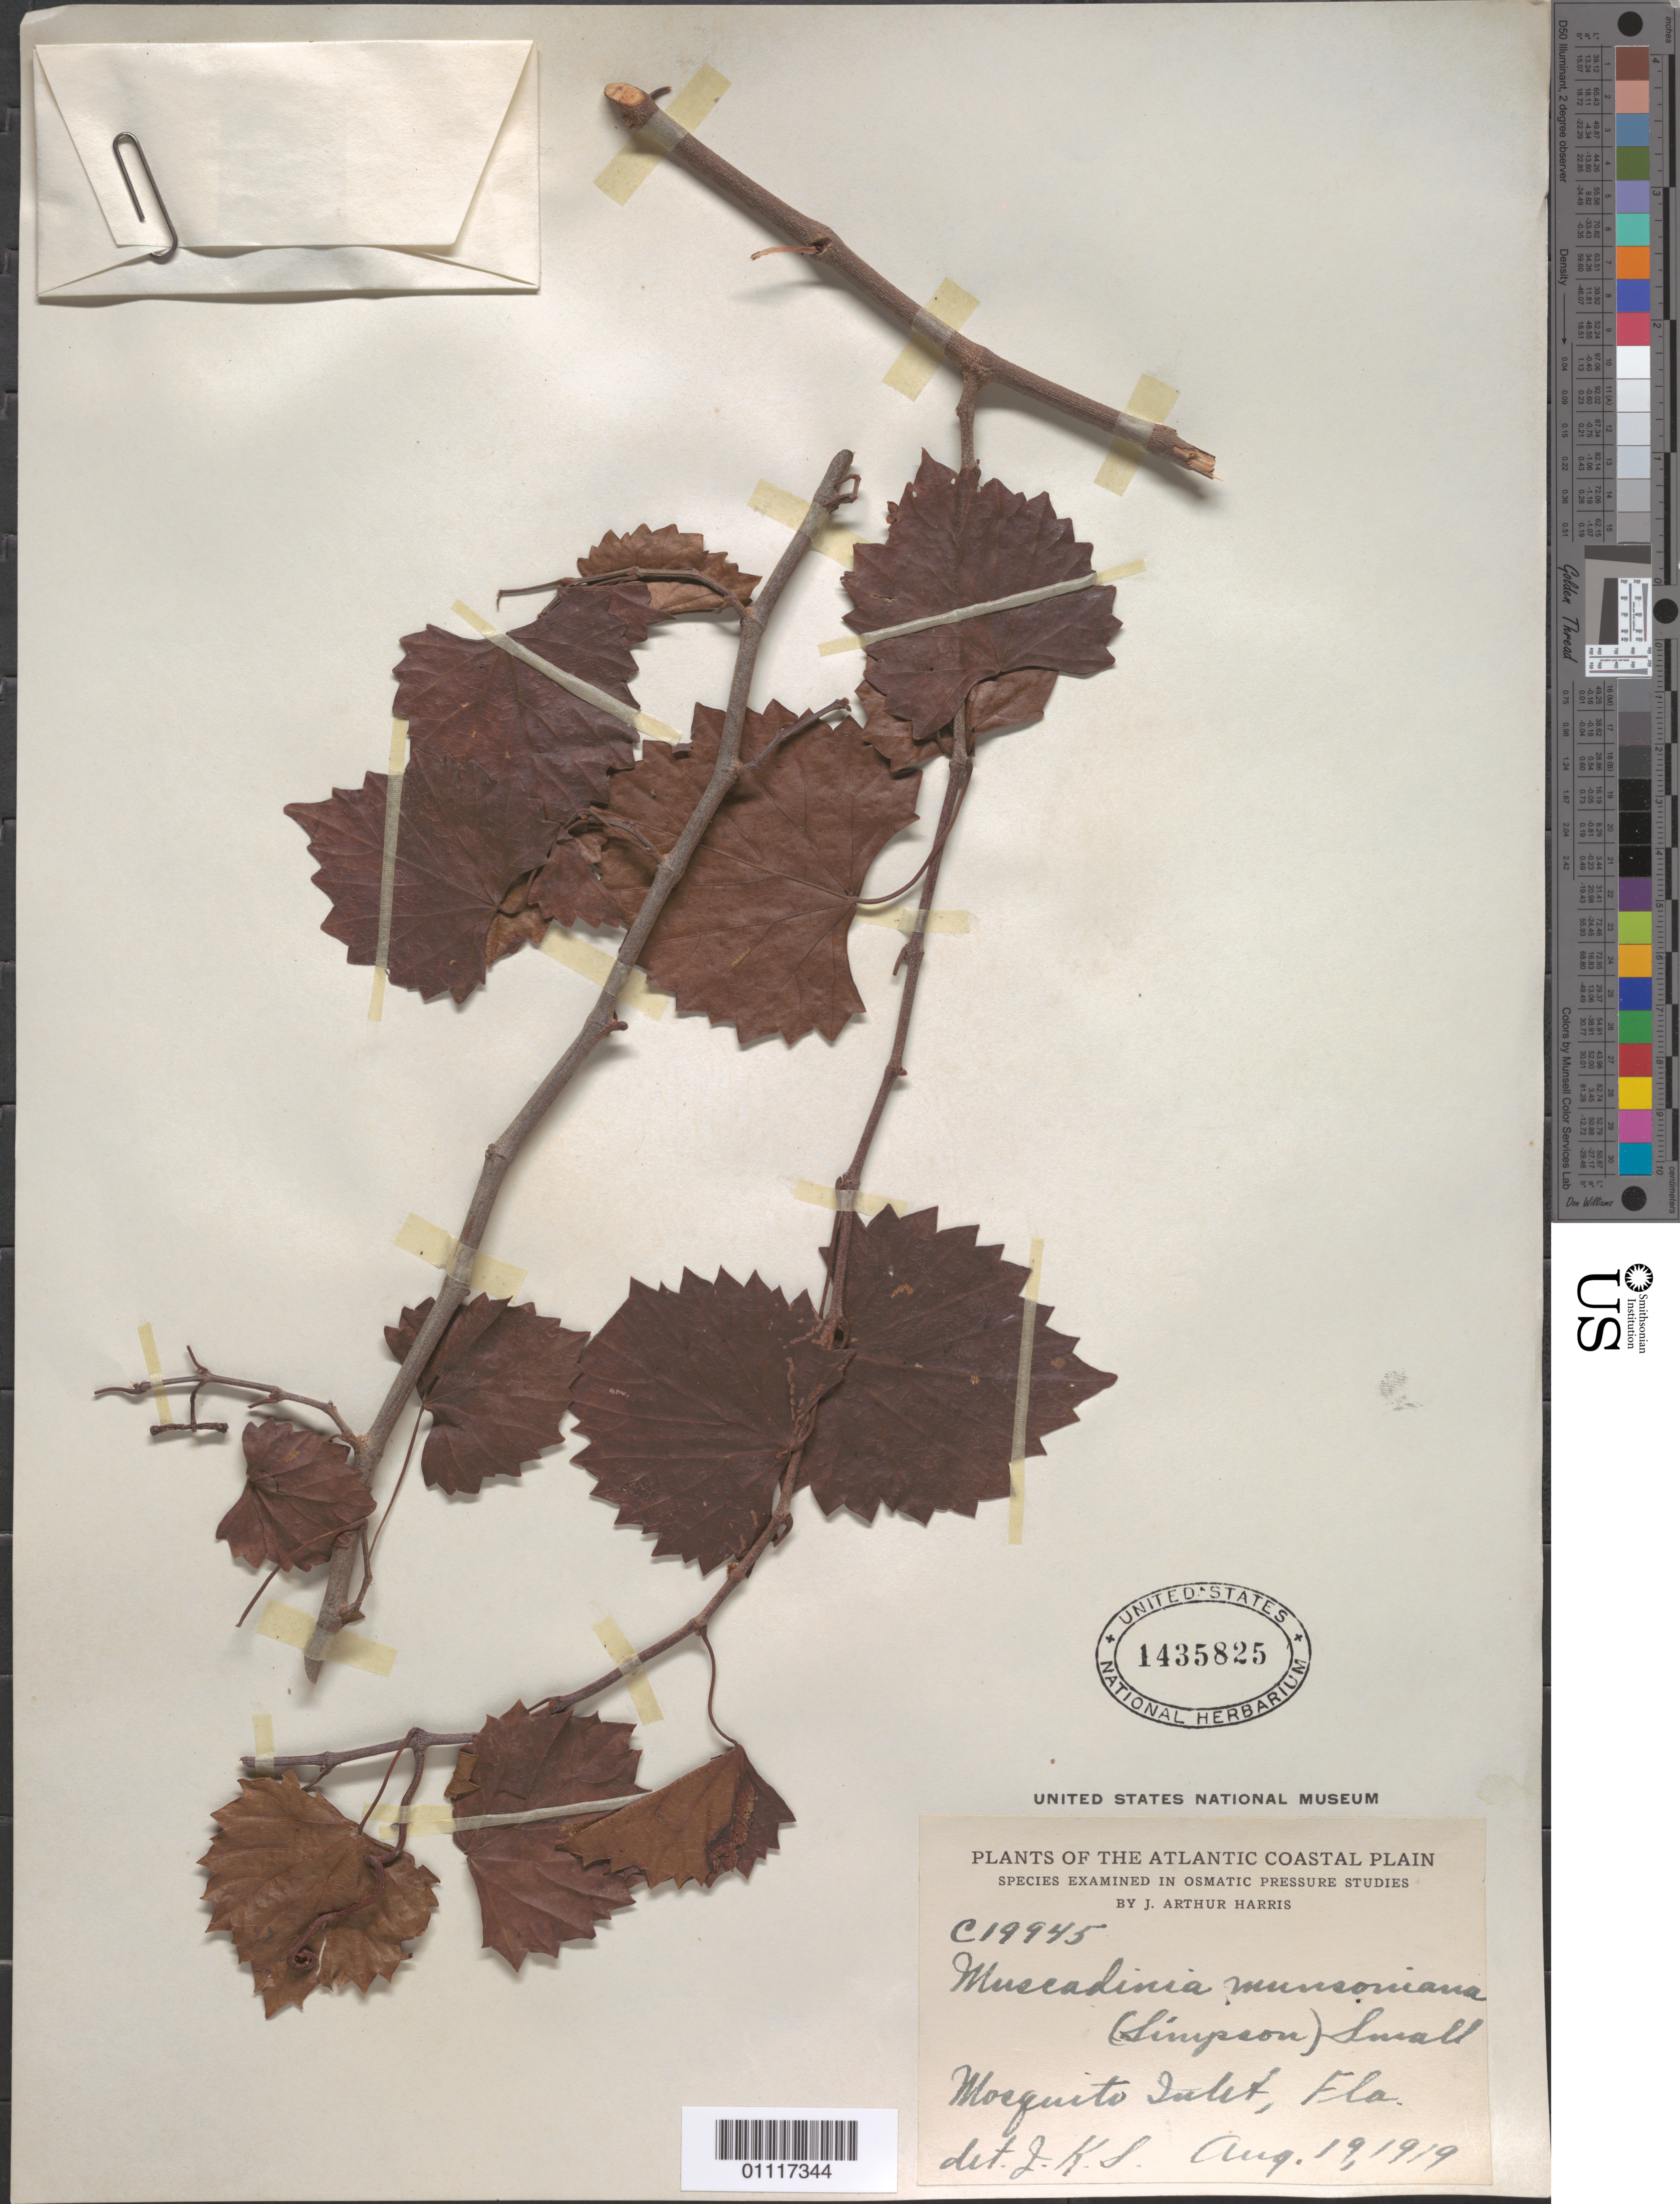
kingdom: Plantae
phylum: Tracheophyta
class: Magnoliopsida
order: Vitales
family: Vitaceae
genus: Vitis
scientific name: Vitis munsoniana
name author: J.H. Simpson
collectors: J. A. Harris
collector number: C19945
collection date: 1919-08-19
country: United States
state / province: Florida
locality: Mosquito Inlet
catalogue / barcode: US 1435825